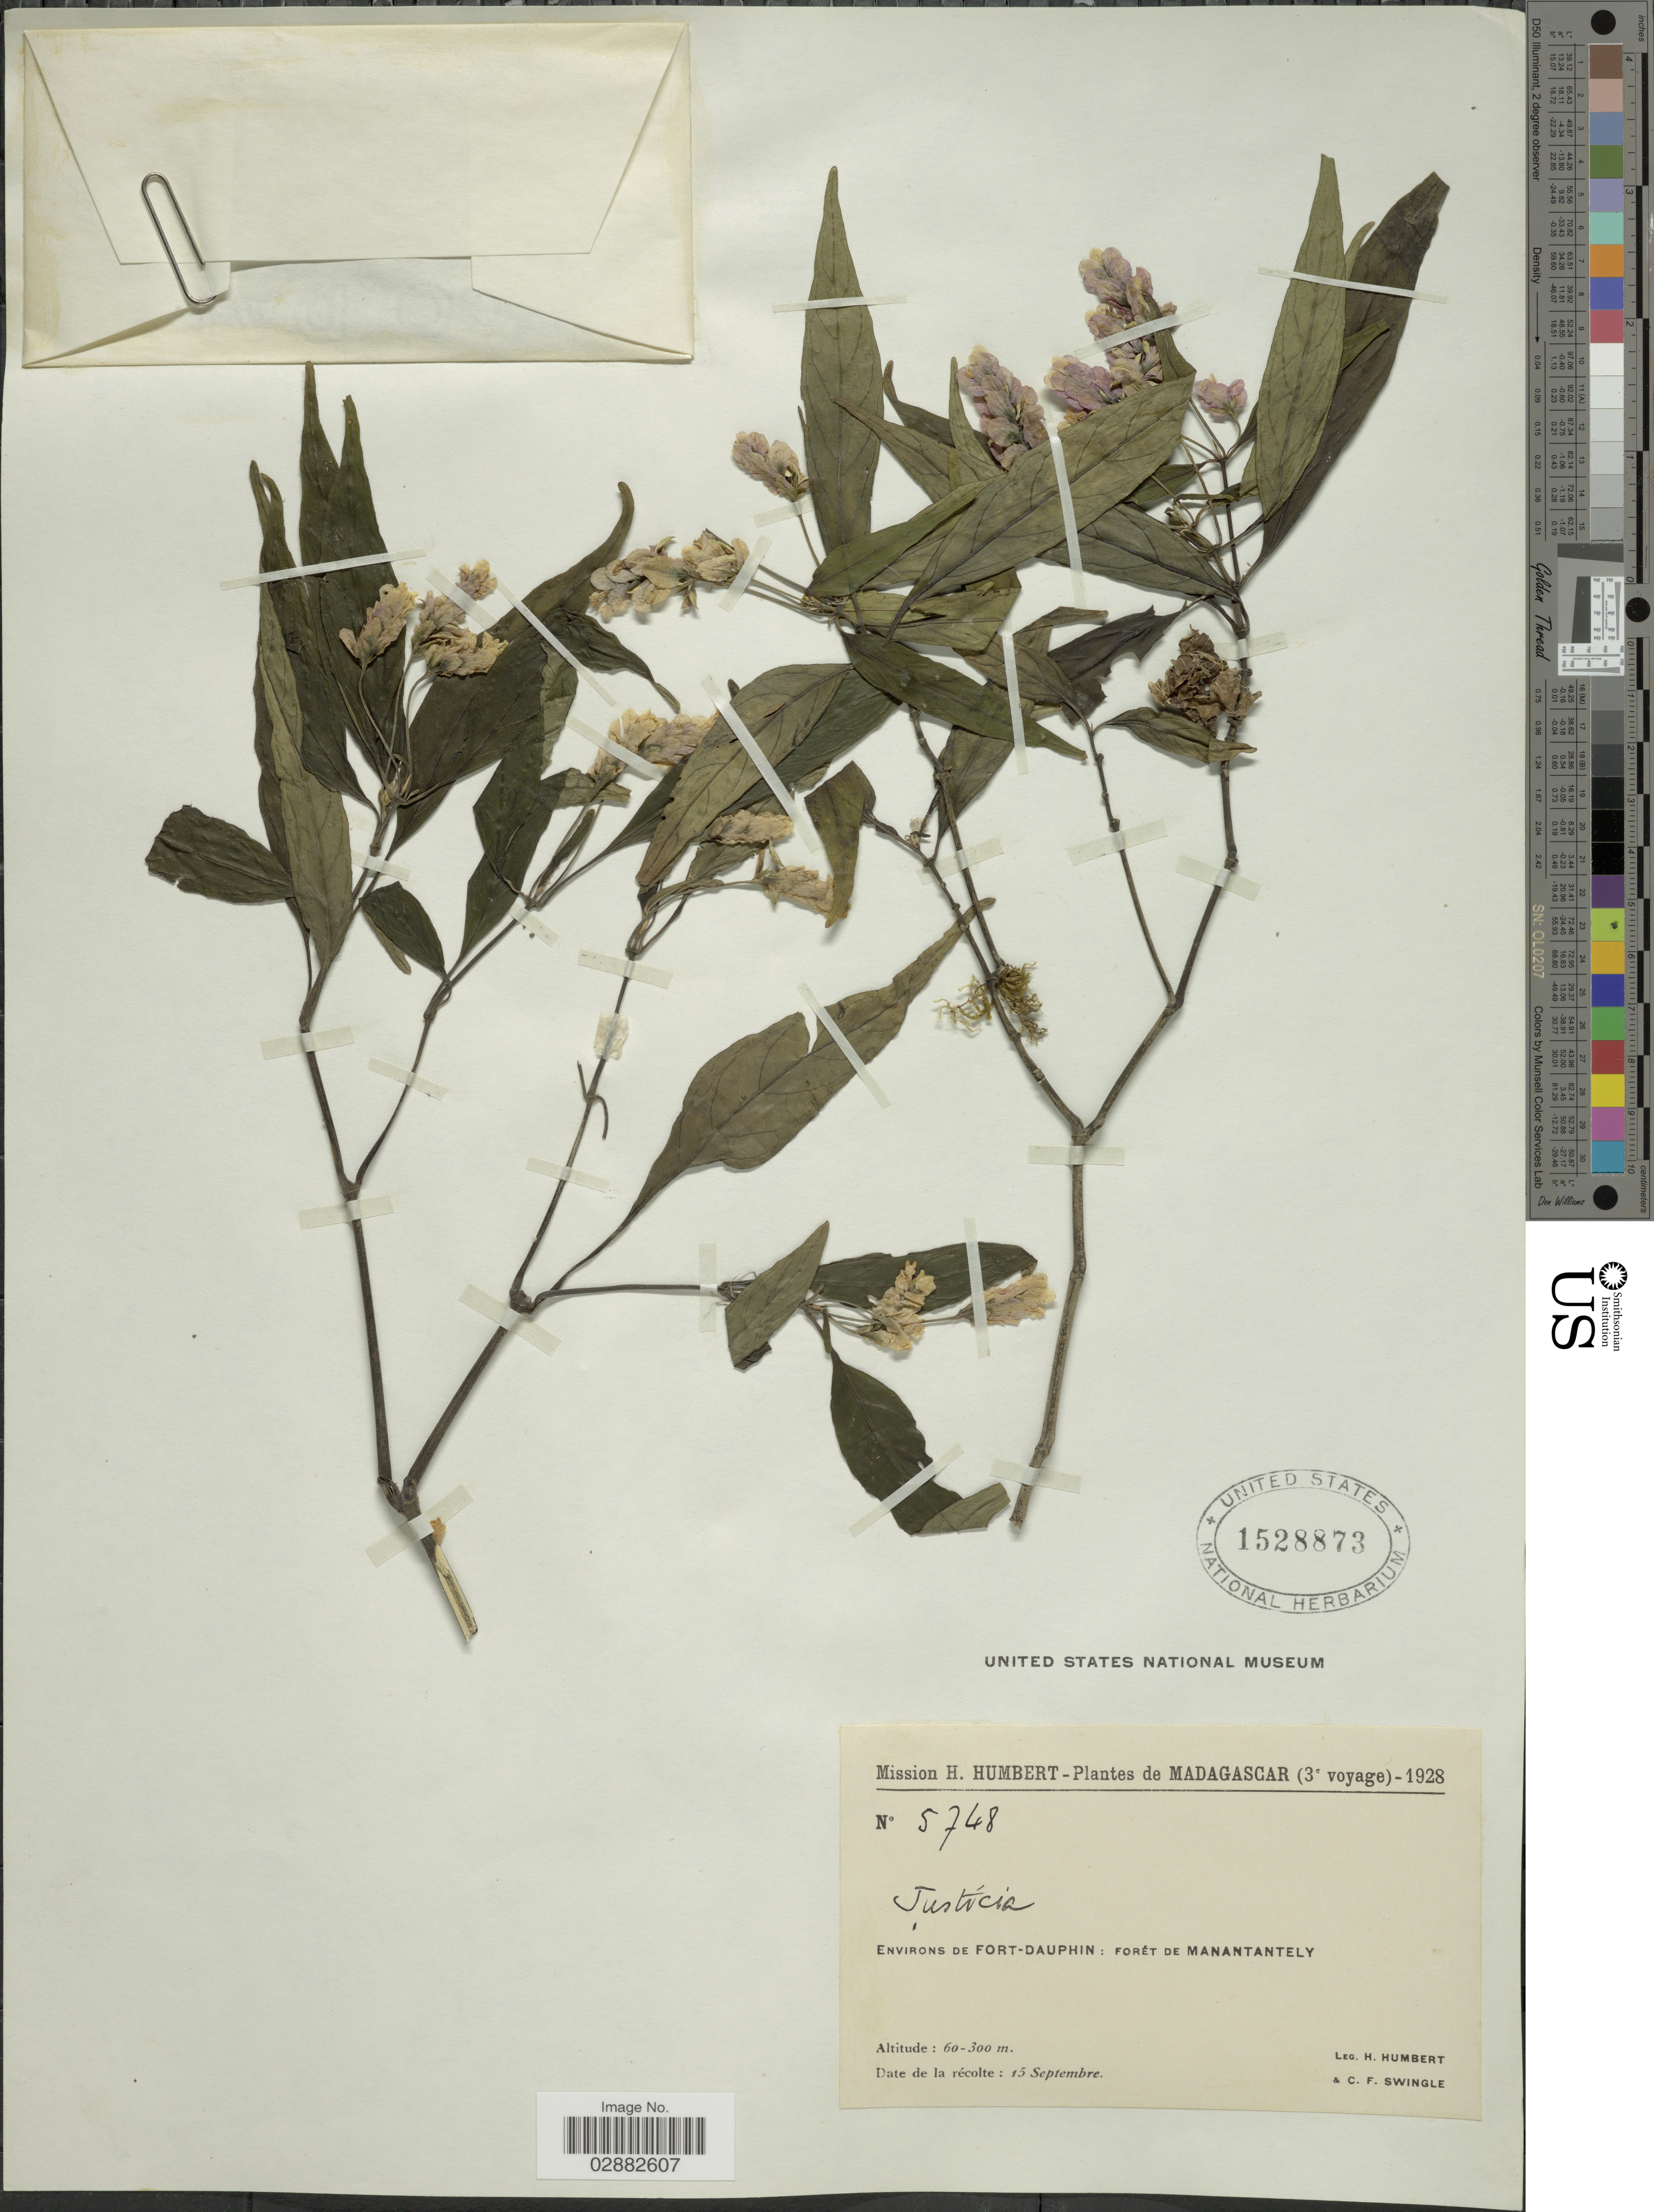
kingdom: Plantae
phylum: Tracheophyta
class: Magnoliopsida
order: Lamiales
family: Acanthaceae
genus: Justicia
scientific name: Justicia sp.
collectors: H. Humbert & C. Swingle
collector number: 5748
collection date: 1928-09-15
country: Madagascar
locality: Environs de Fort-Dauphin: Forét de Manantantely.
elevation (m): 60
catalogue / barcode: US 1528873